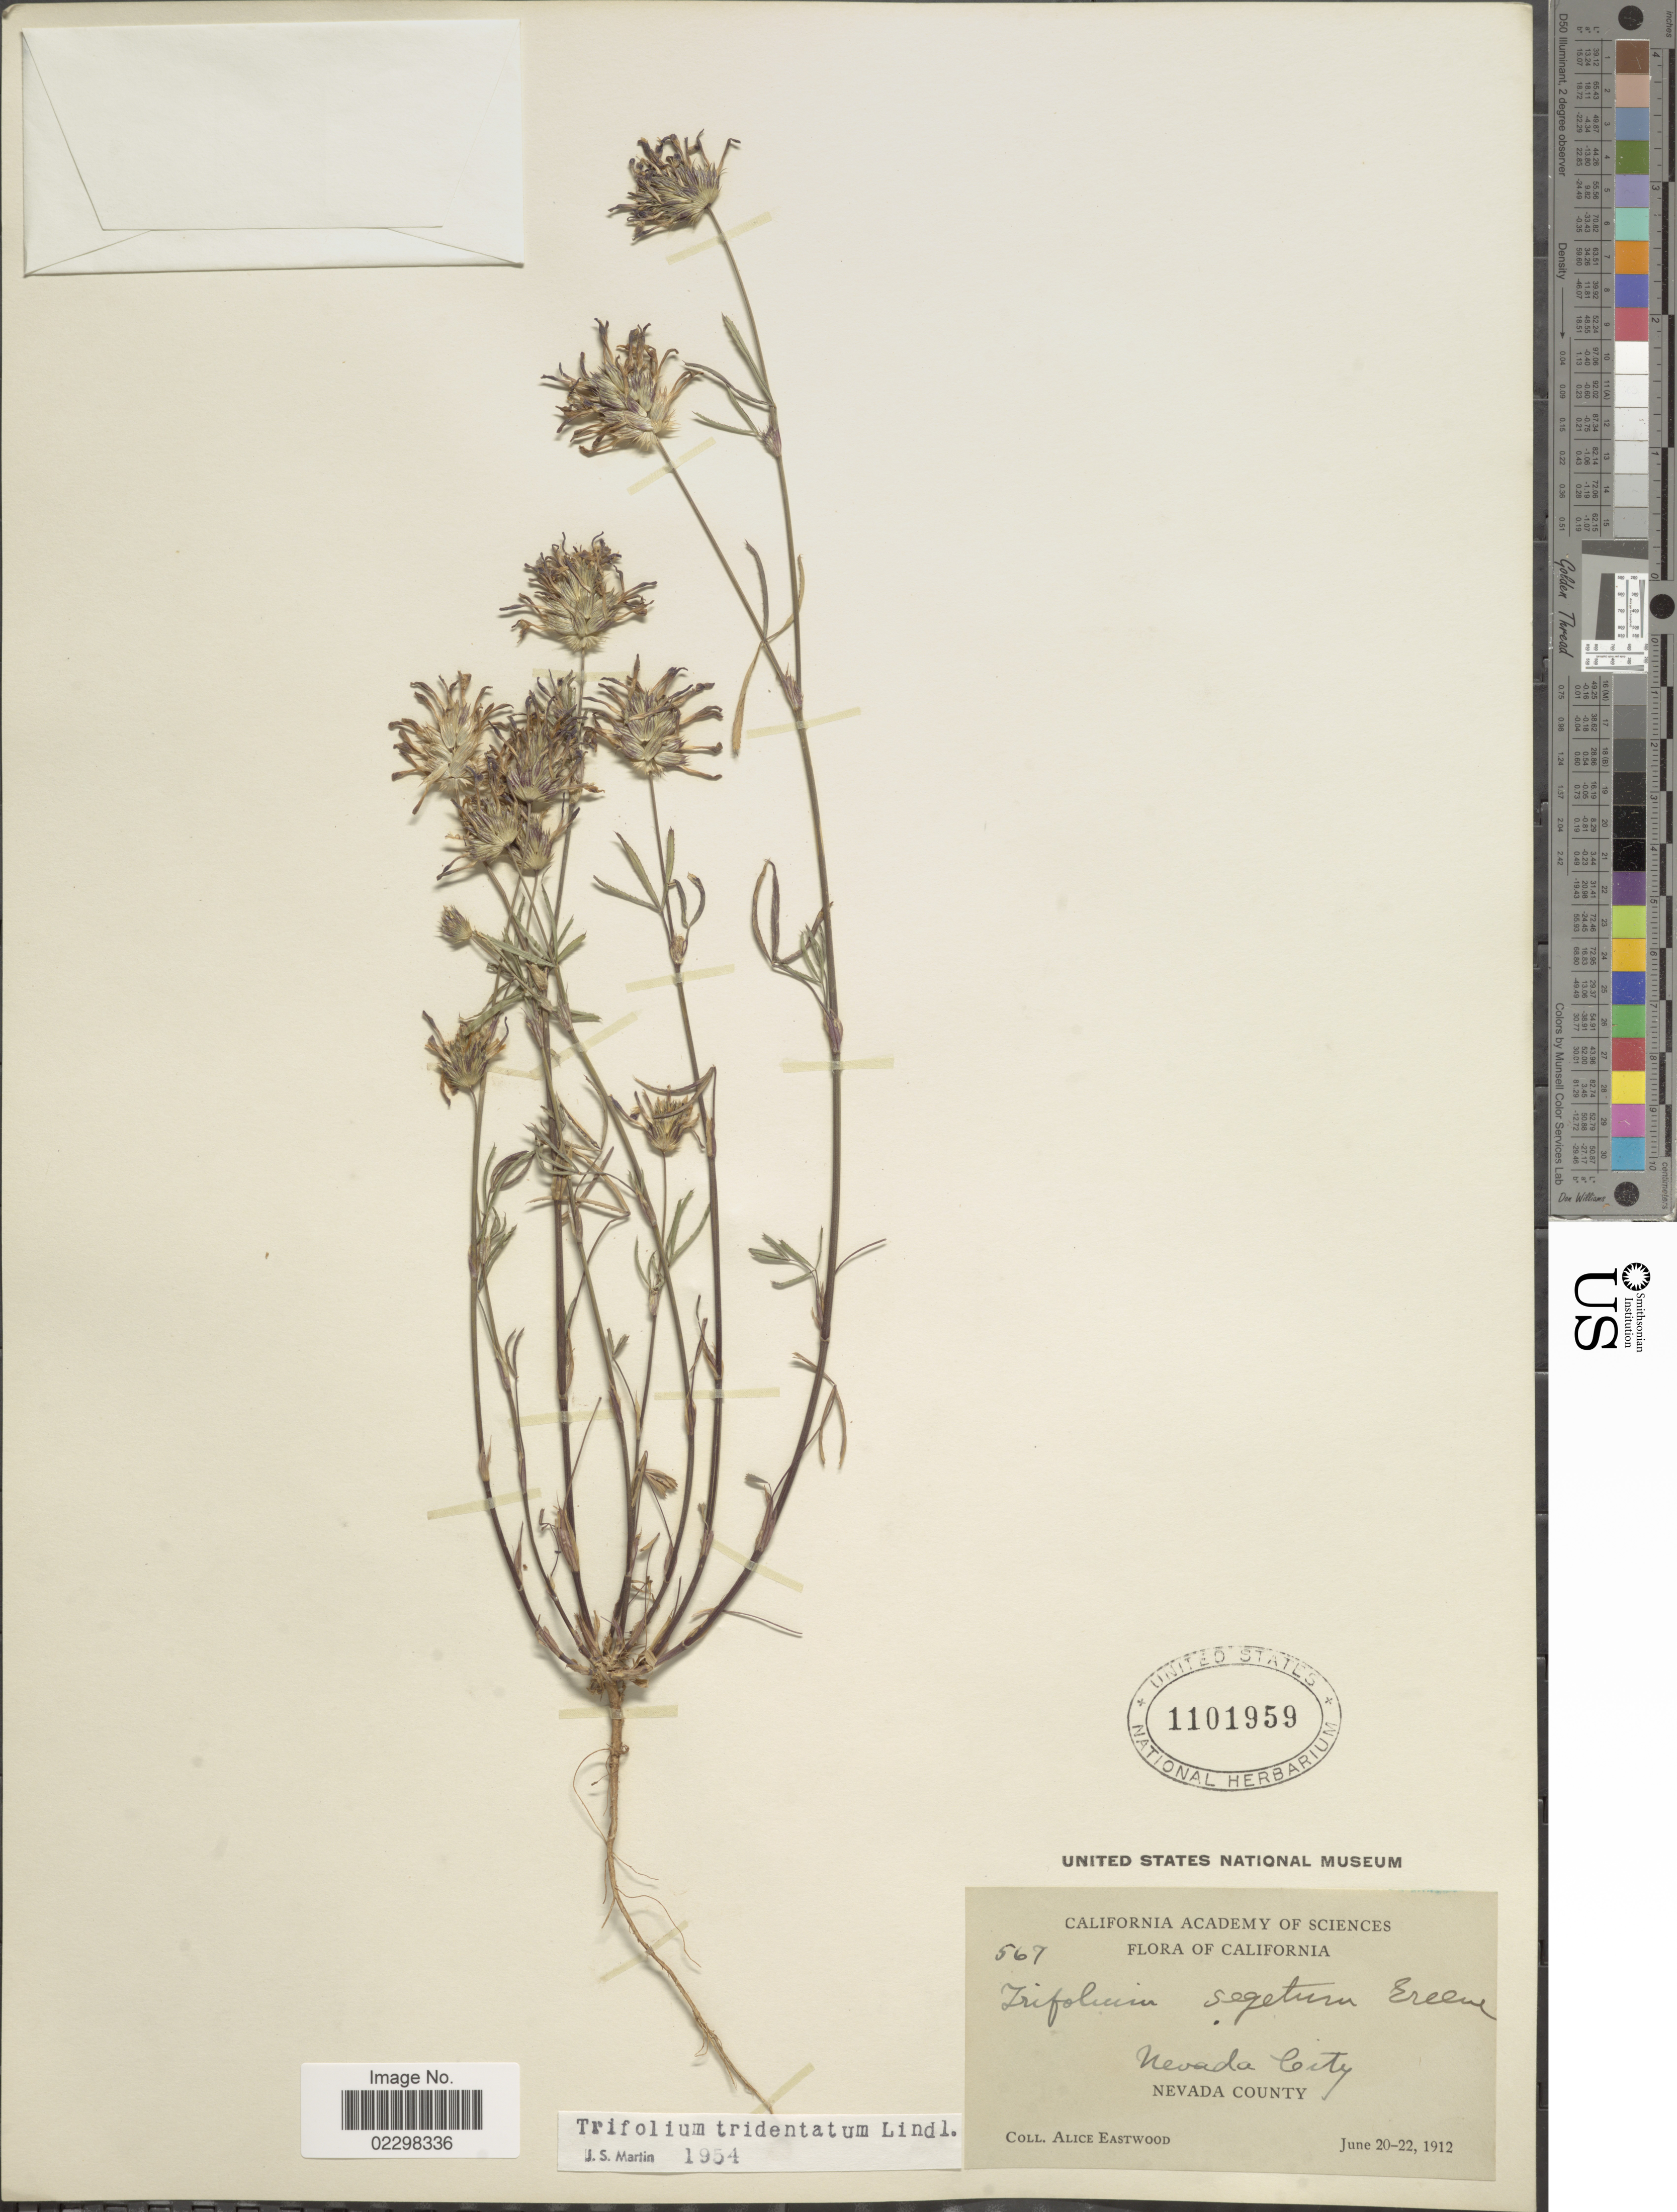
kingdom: Plantae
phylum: Tracheophyta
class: Magnoliopsida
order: Fabales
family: Fabaceae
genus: Trifolium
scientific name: Trifolium tridentatum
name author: Lindl.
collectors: A. Eastwood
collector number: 567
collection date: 1912-06-20/1912-06-22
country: United States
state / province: California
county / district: Nevada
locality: California. Nevada City, Nevada County.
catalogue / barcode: US 1101959